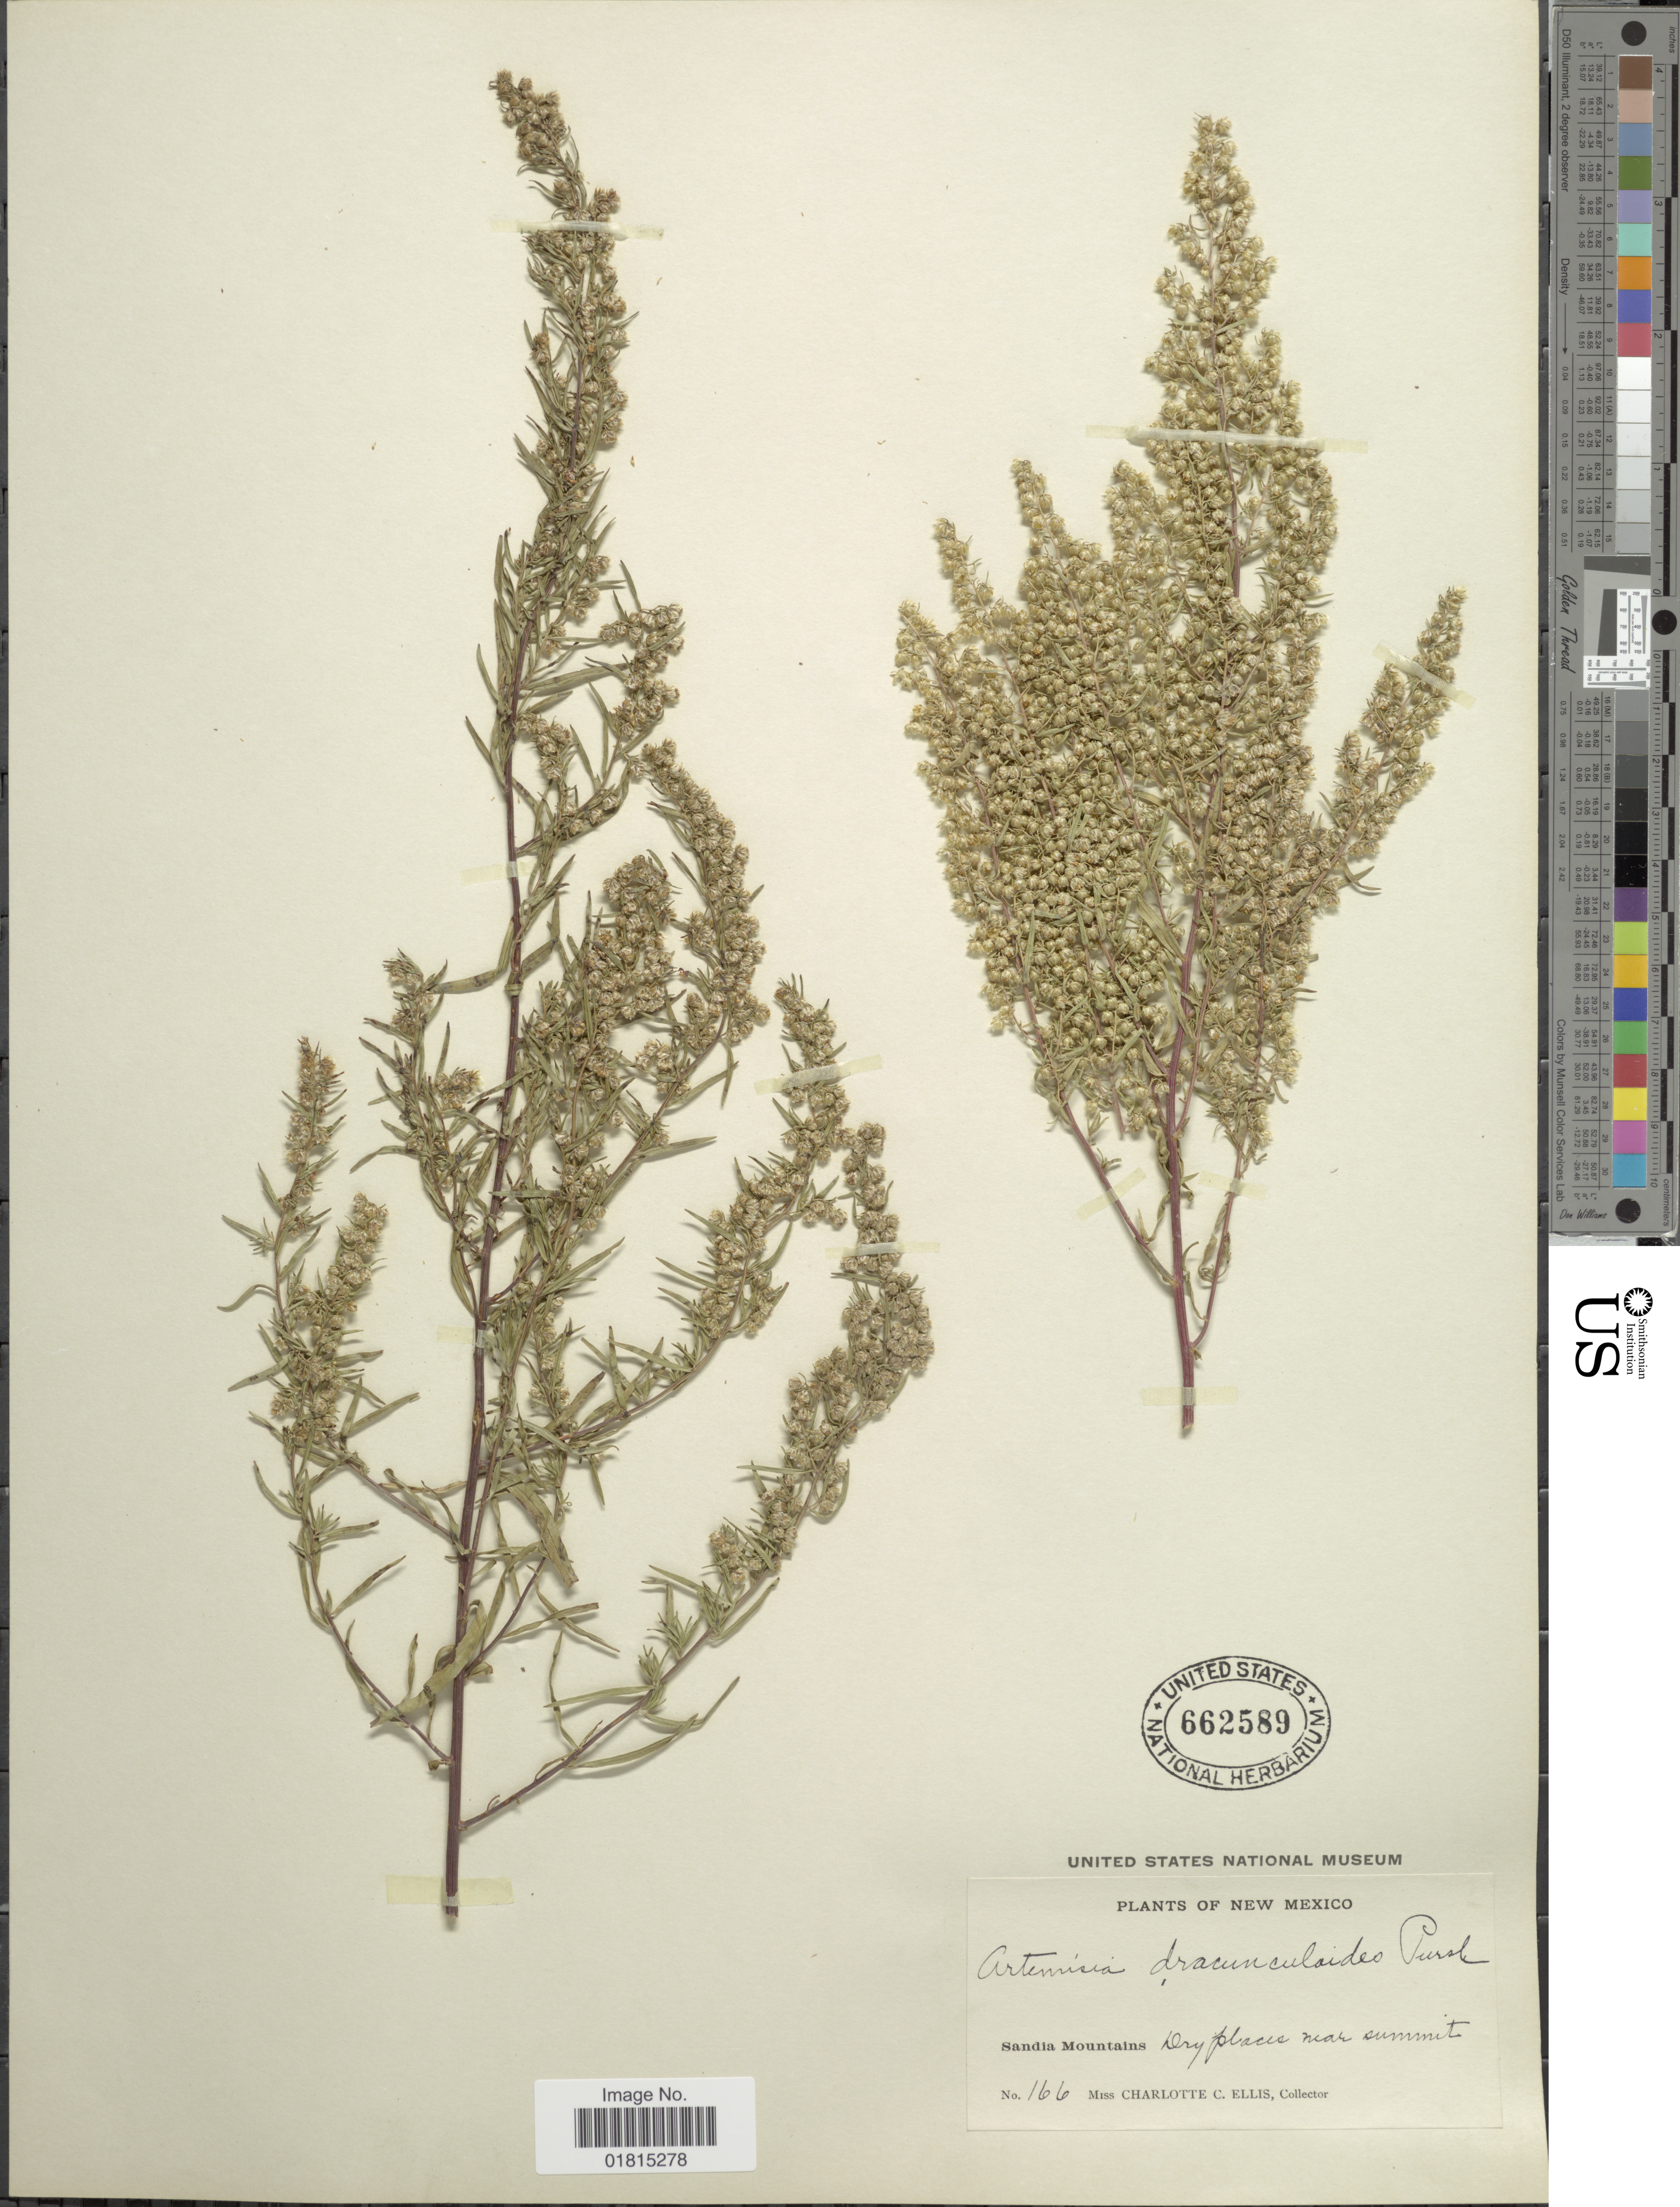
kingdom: Plantae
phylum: Tracheophyta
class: Magnoliopsida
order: Asterales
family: Asteraceae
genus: Artemisia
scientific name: Artemisia dracunculoides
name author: Pursh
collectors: C. C. Ellis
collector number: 166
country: United States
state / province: New Mexico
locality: Sandia Mountains. Dry places near summit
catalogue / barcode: US 662589